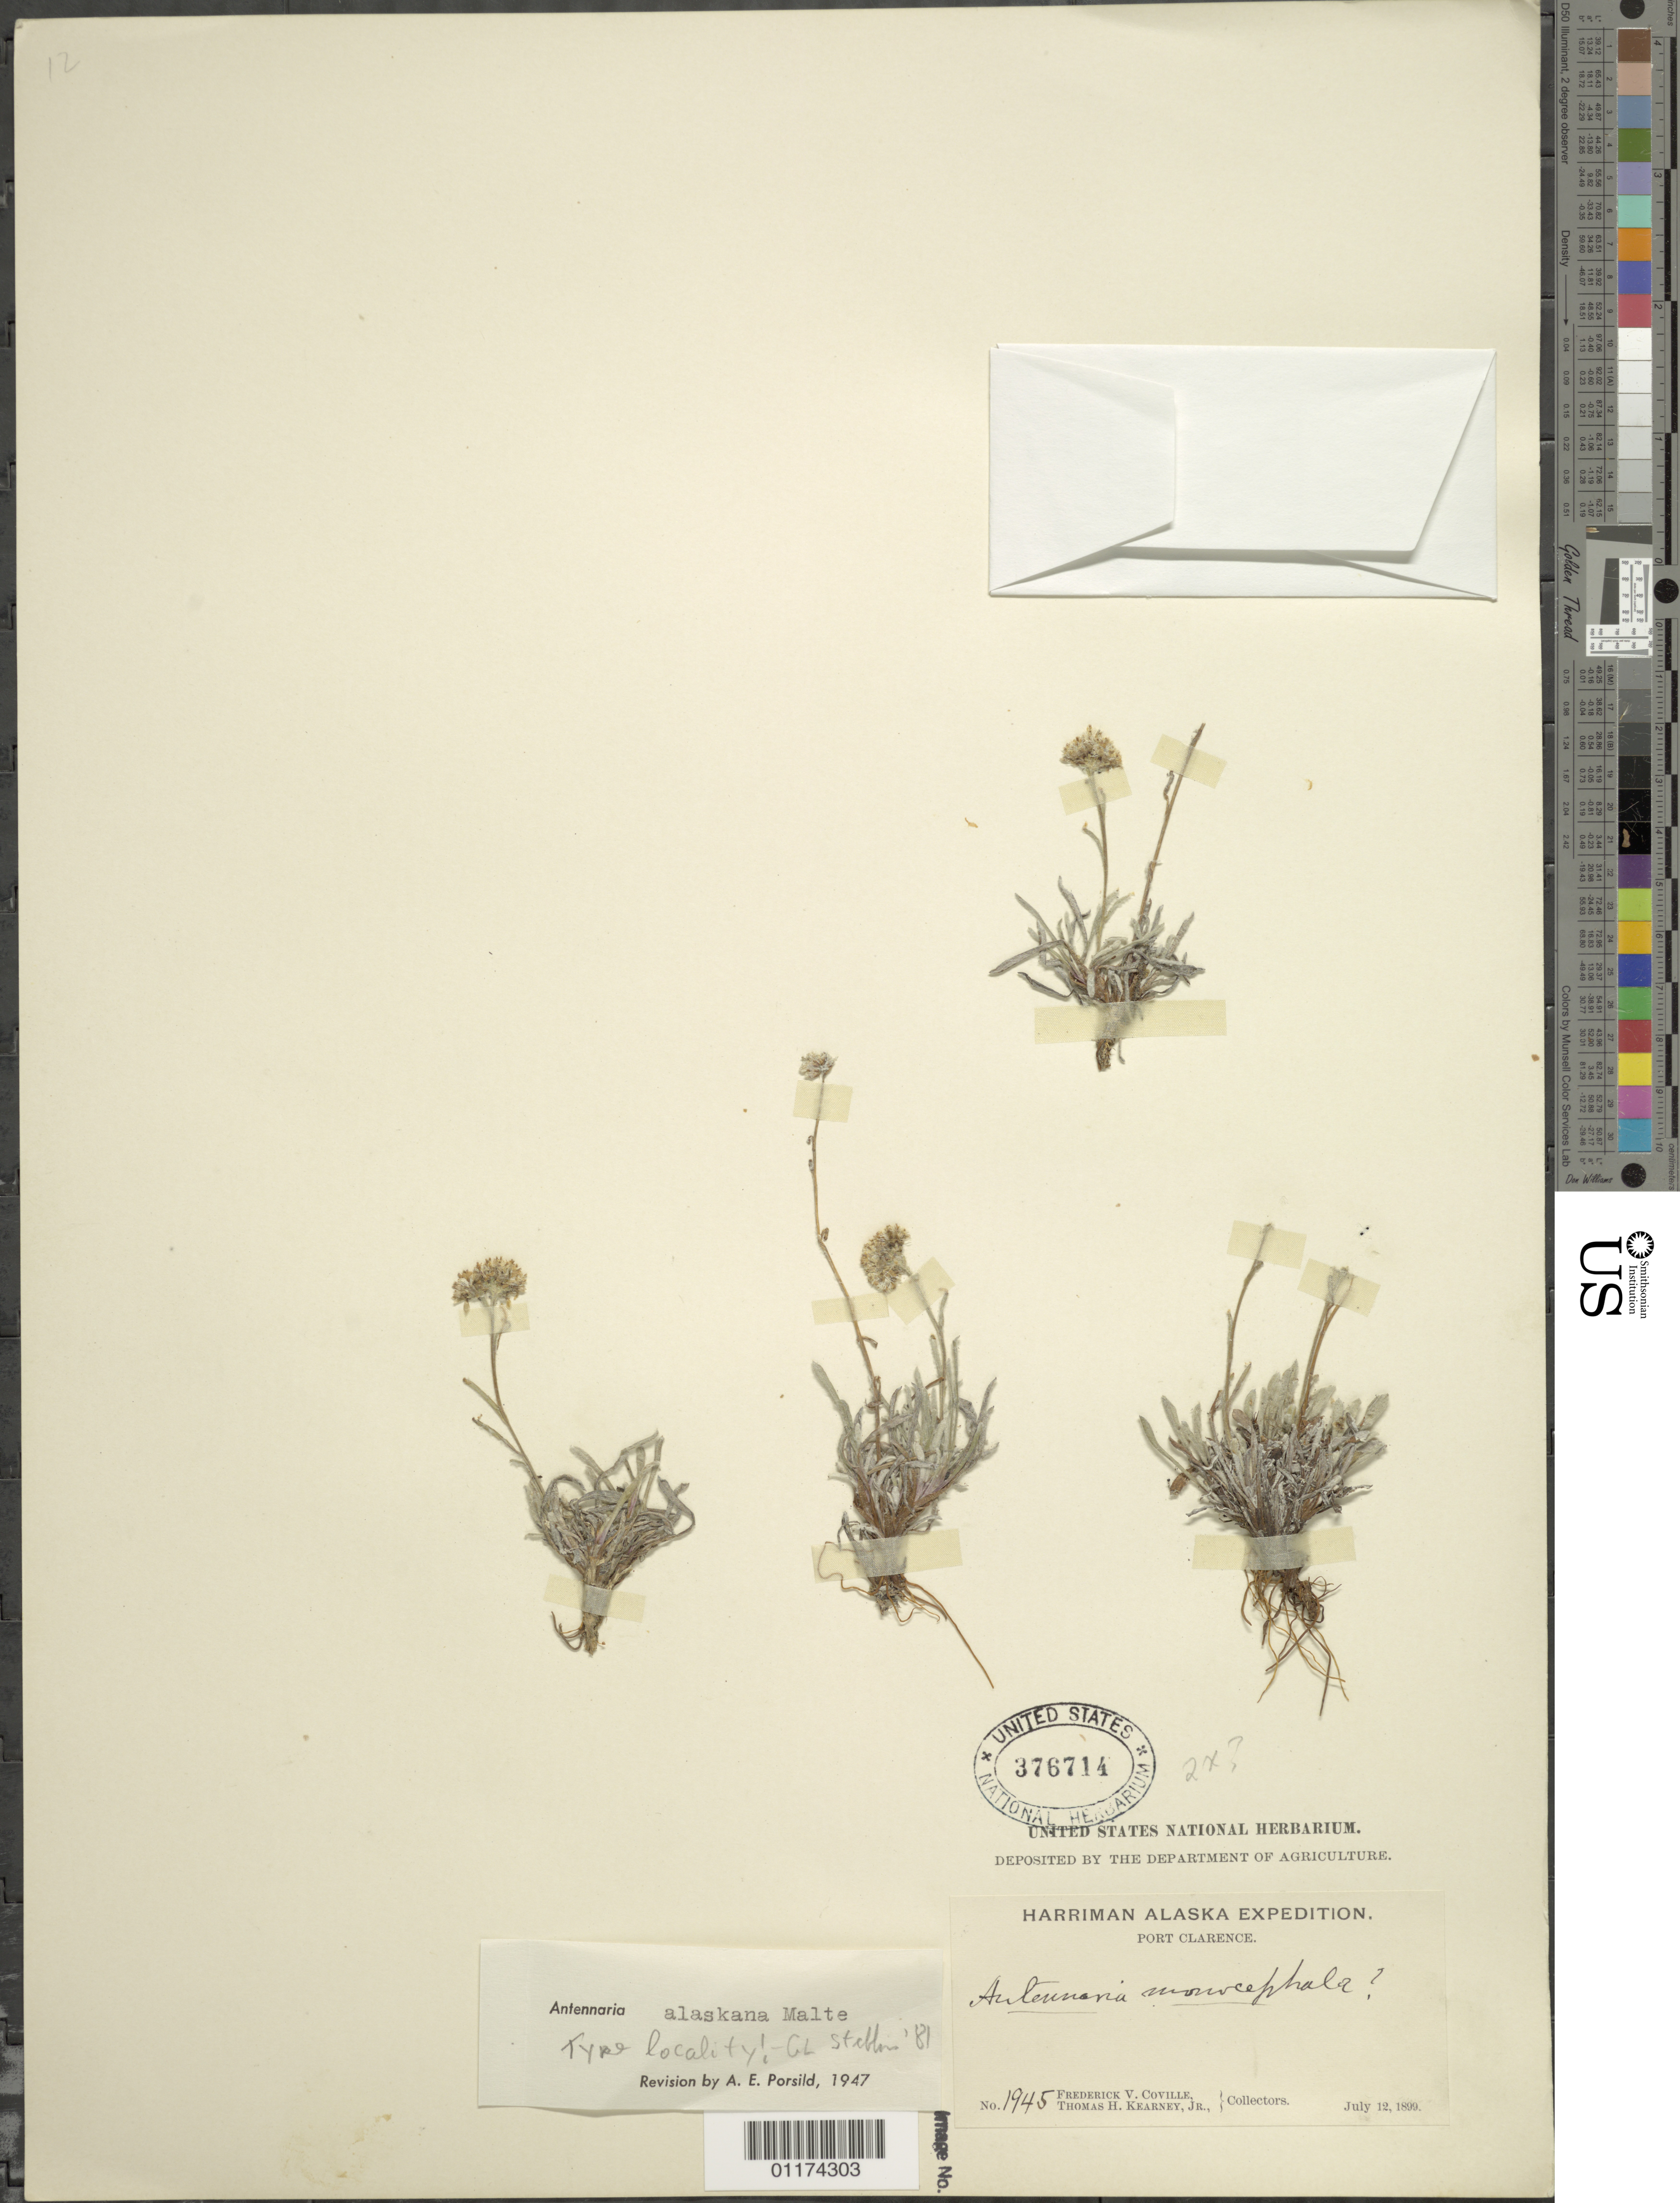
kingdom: Plantae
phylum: Tracheophyta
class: Magnoliopsida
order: Asterales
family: Asteraceae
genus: Antennaria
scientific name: Antennaria alaskana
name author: Malte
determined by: Porsild, A. E.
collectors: F. V. Coville & T. H. Kearney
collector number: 1945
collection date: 1899-07-12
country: United States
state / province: Alaska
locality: Port Clarence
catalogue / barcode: US 376714